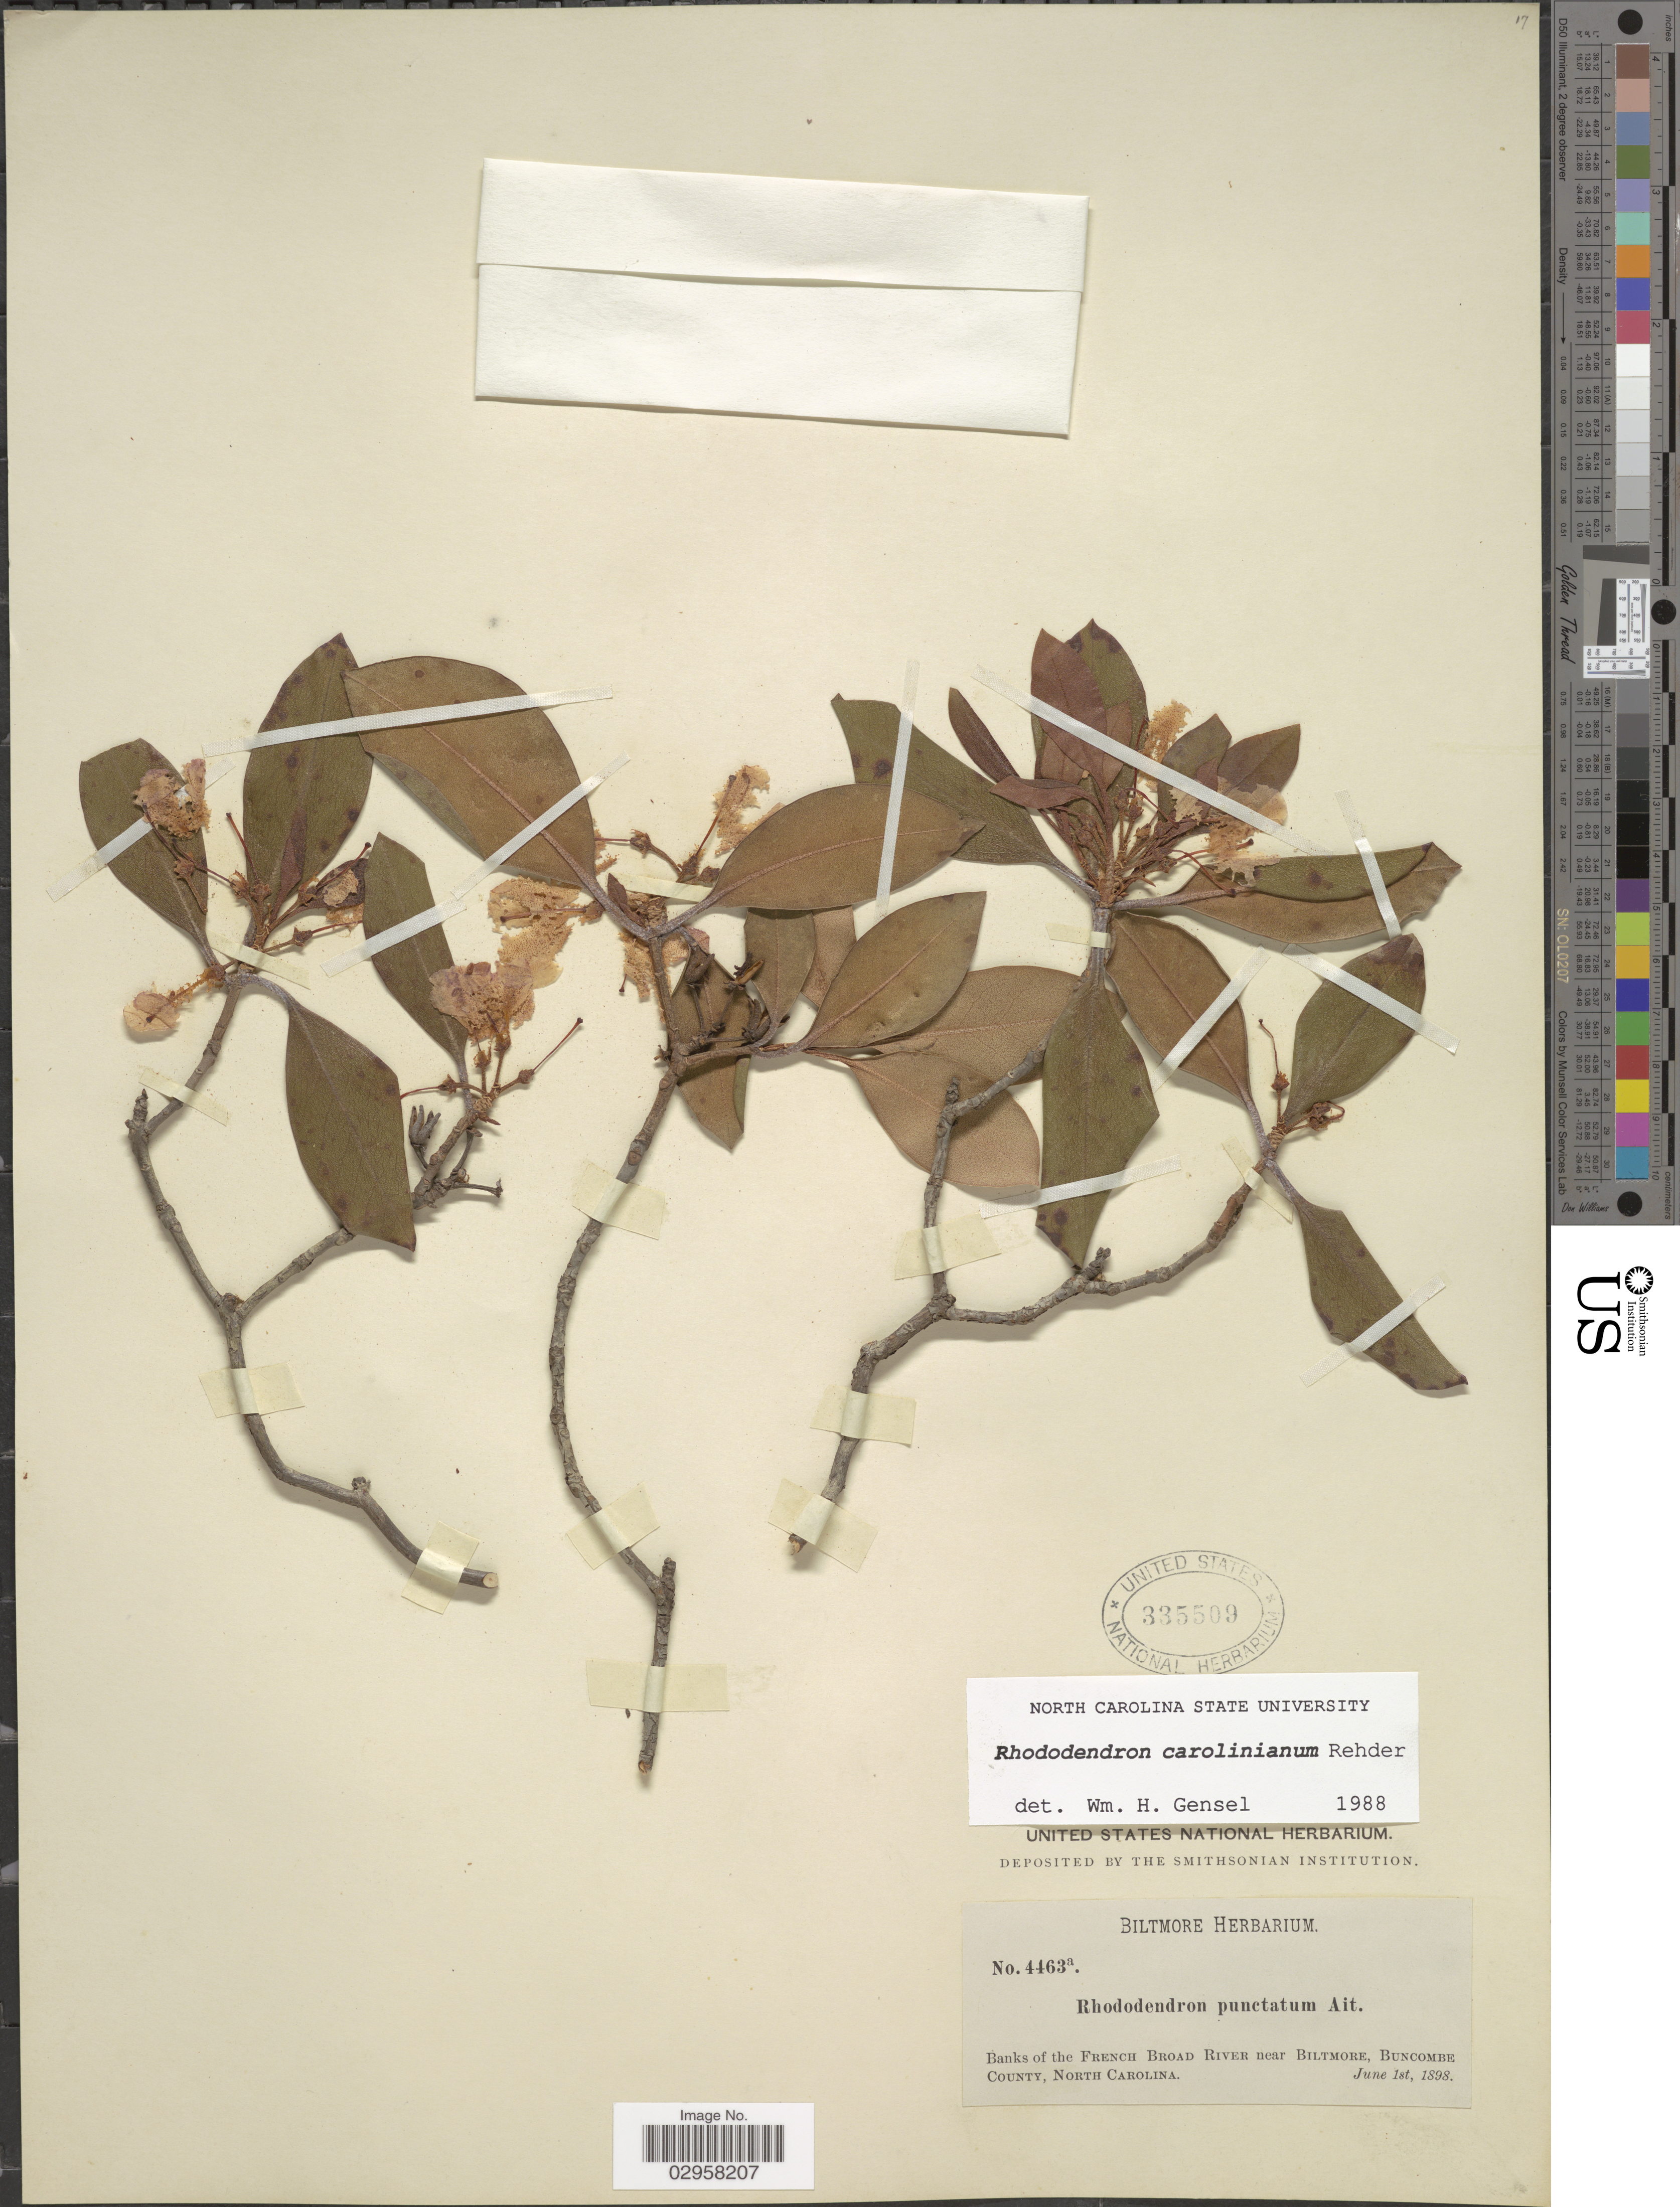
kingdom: Plantae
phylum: Tracheophyta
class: Magnoliopsida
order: Ericales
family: Ericaceae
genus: Rhododendron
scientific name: Rhododendron carolinianum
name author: Rehder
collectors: ex herb. Biltmore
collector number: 4463a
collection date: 1898-06-01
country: United States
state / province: North Carolina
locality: Banks of the French Broad River near Biltmore, Buncombe County.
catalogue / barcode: US 335509